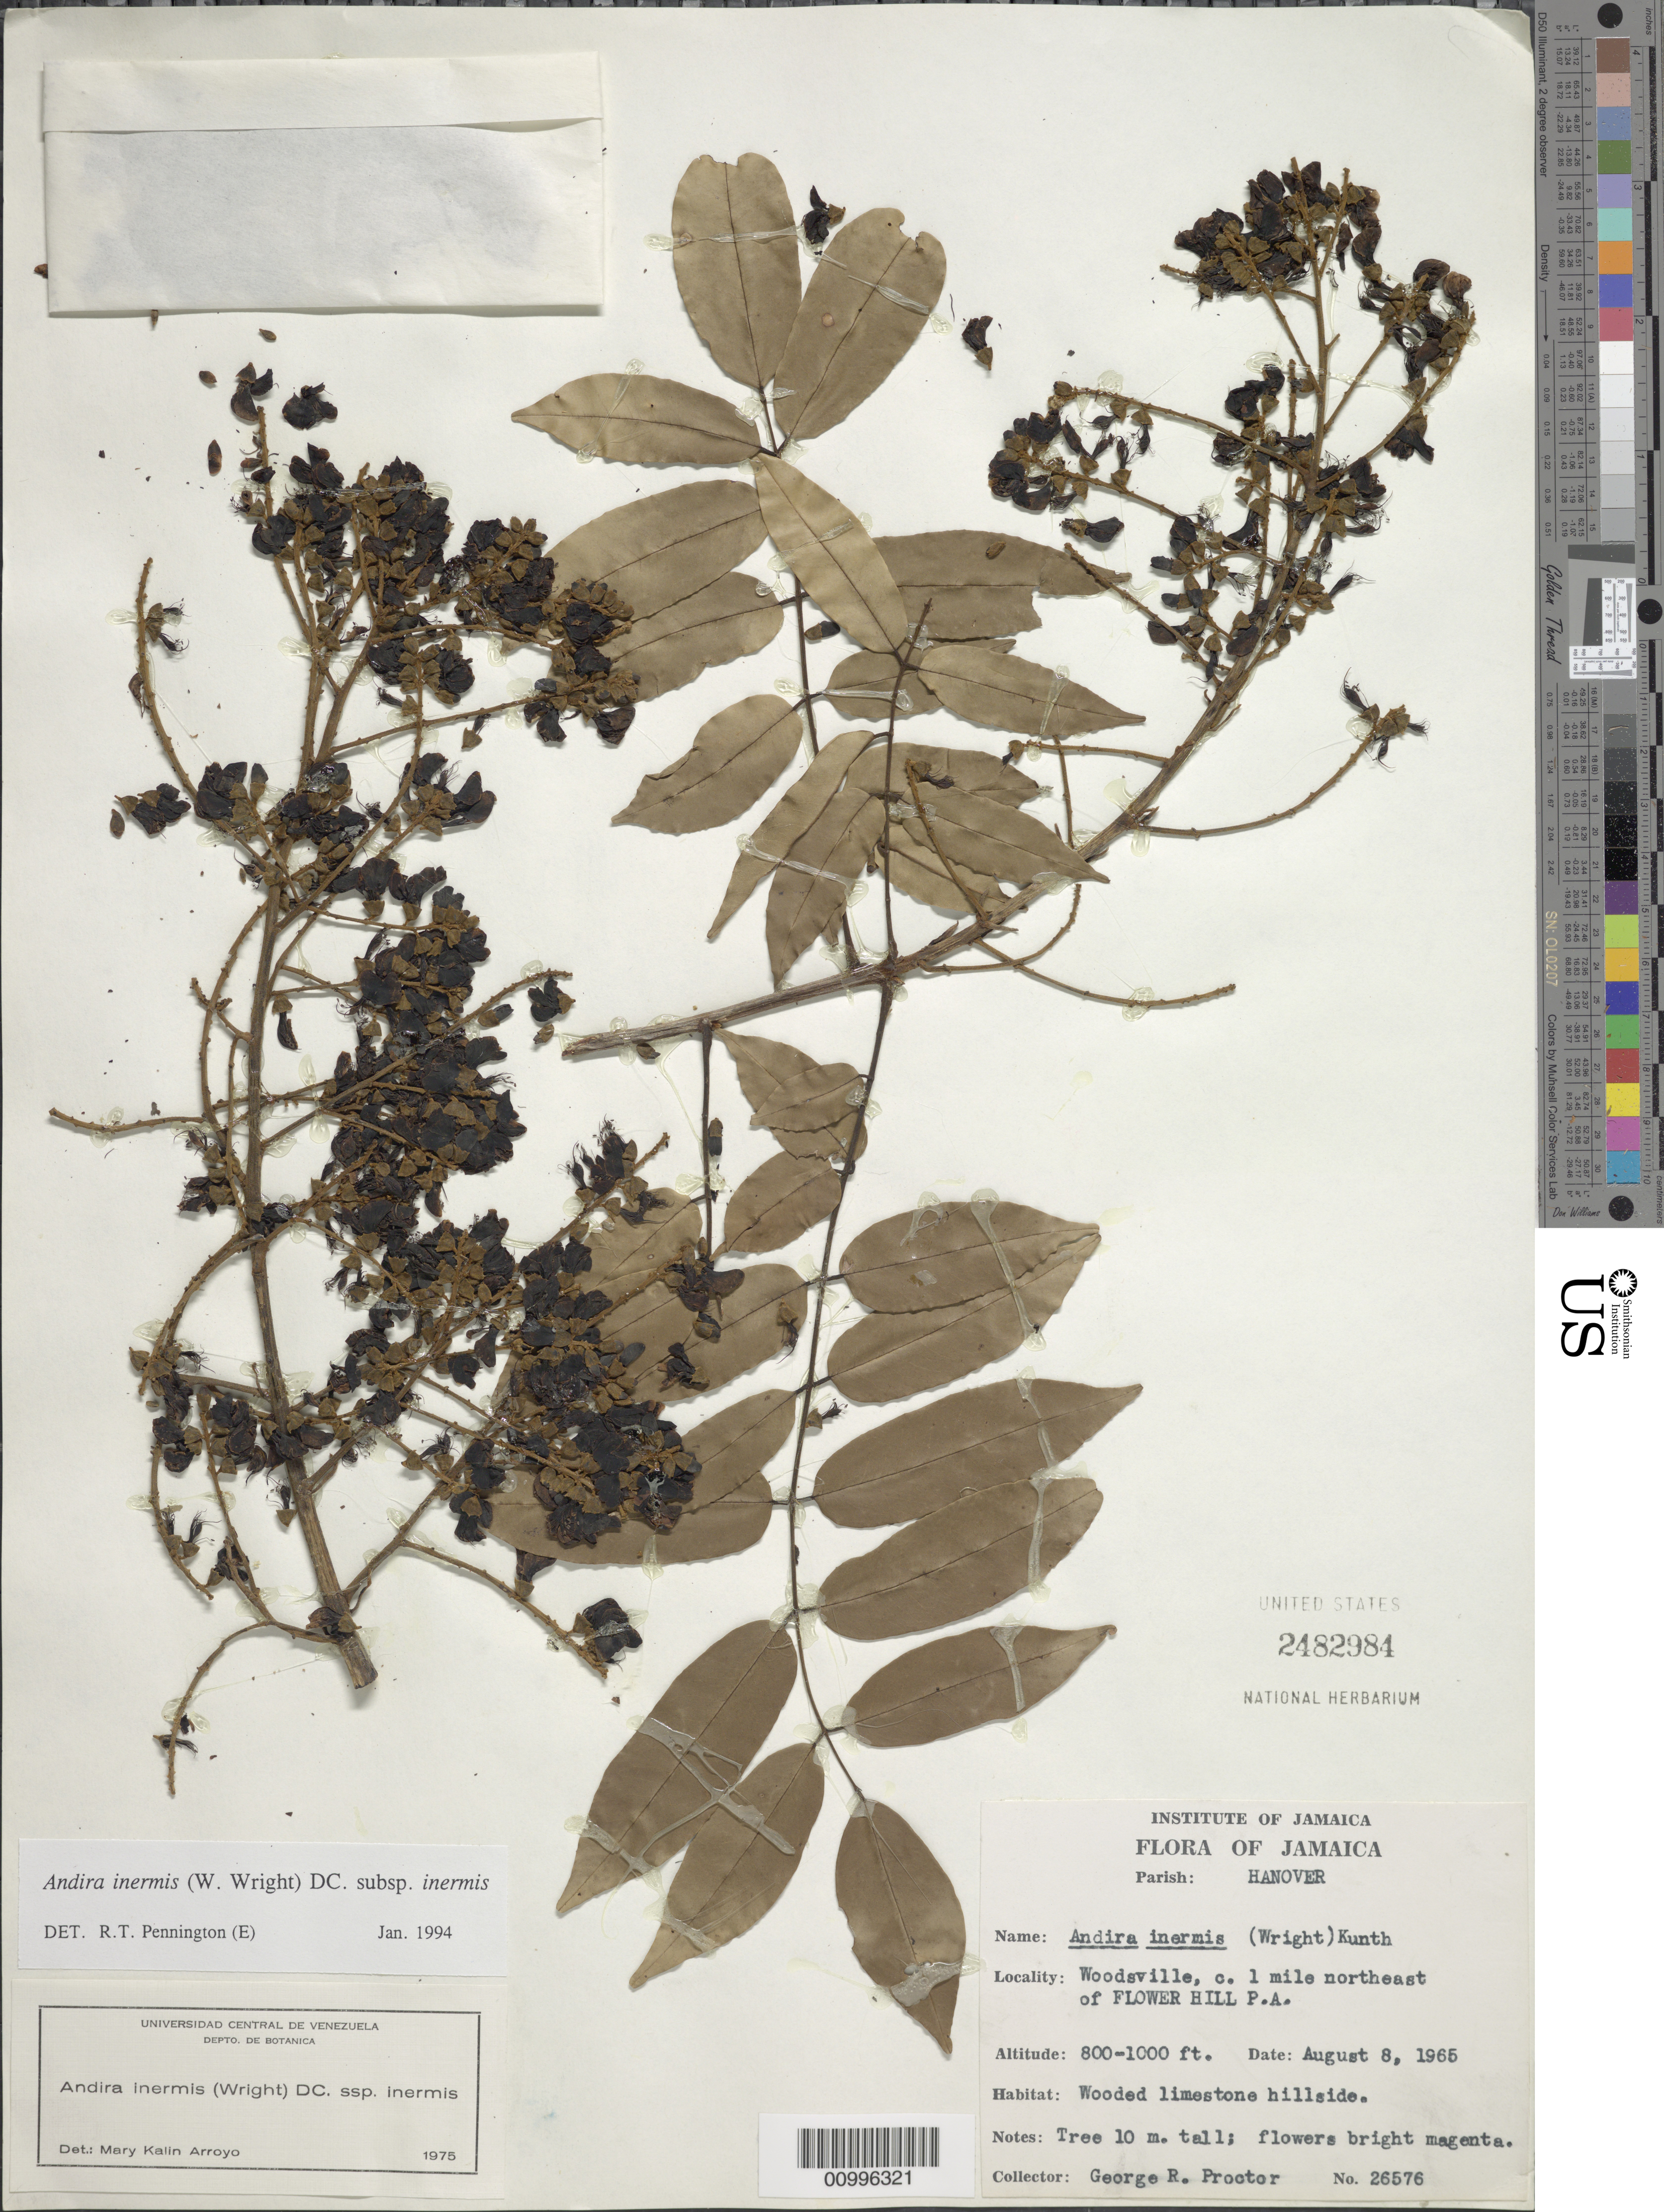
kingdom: Plantae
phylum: Tracheophyta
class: Magnoliopsida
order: Fabales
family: Fabaceae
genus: Andira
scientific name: Andira inermis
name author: (W. Wright) Kunth ex DC.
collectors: G. R. Proctor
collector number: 26576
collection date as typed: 08 Aug 1965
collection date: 1965-08-08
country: Jamaica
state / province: Hanover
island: Jamaica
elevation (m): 244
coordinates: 0 N, 0 E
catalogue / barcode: US 2482984